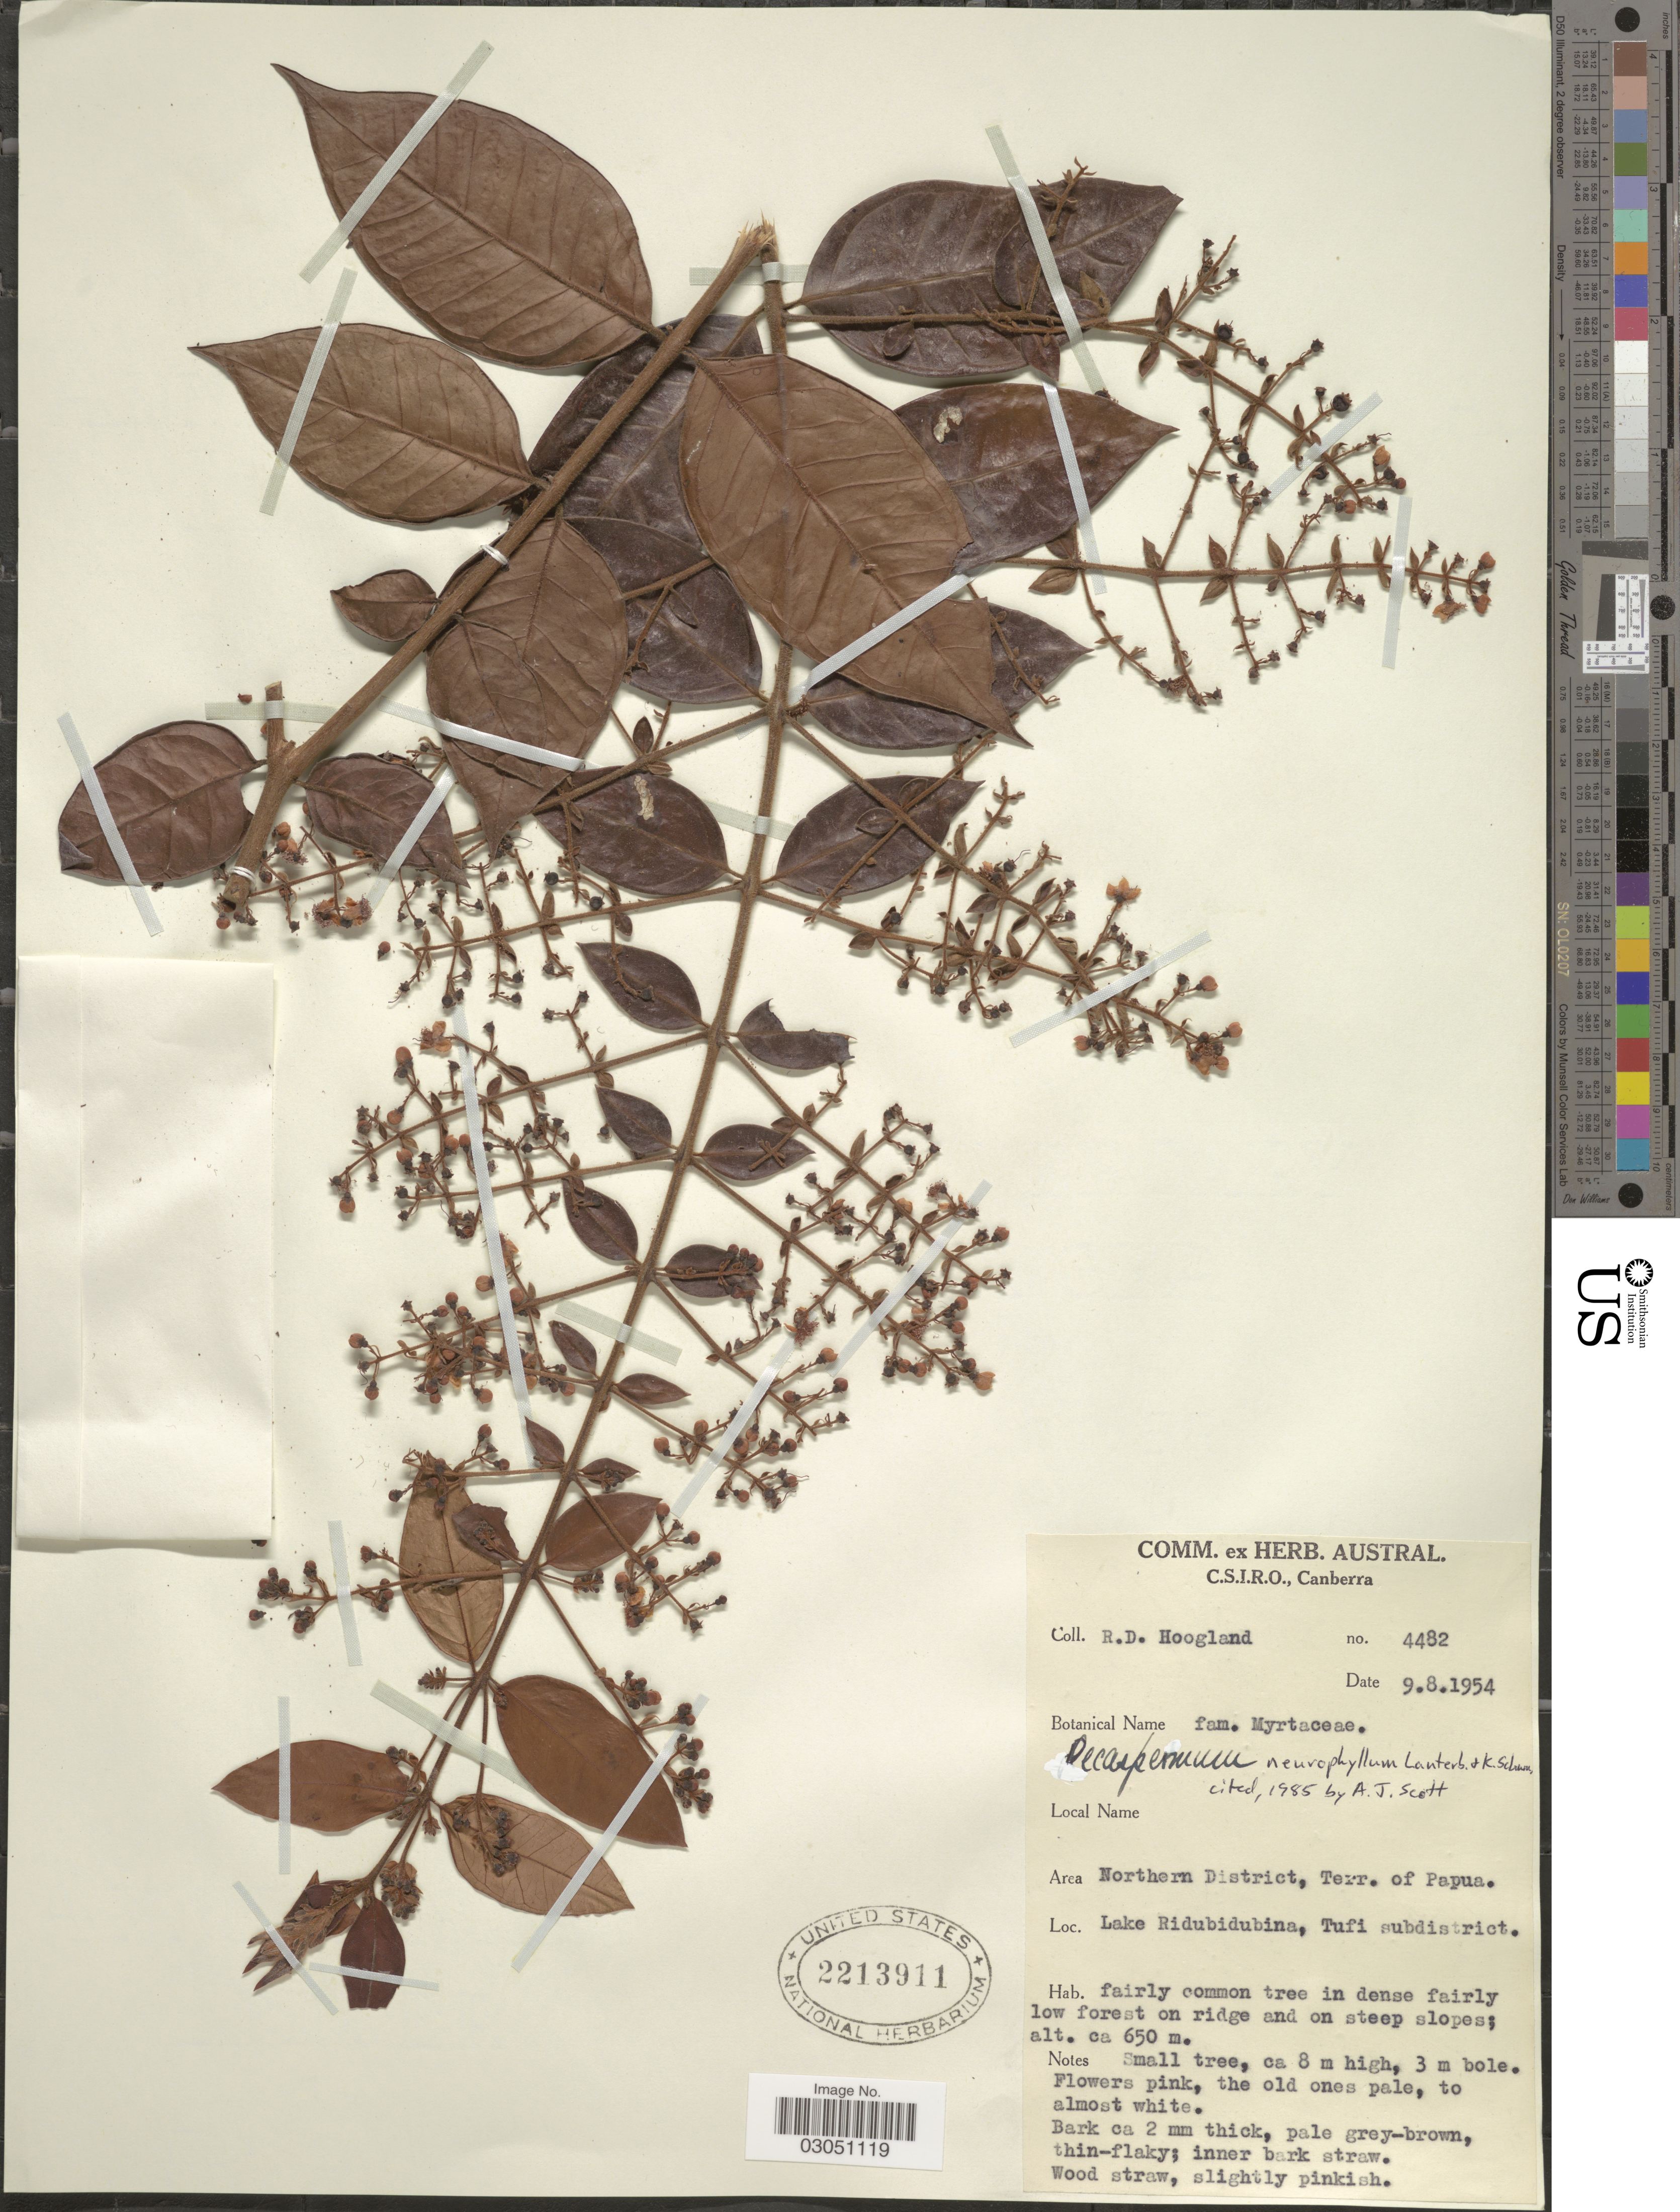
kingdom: Plantae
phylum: Tracheophyta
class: Magnoliopsida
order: Myrtales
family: Myrtaceae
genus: Decaspermum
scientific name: Decaspermum neurophyllum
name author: K. Schum. & Lauterb.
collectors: R. D. Hoogland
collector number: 4482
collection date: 1954-08-09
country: Papua New Guinea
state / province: Northern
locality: Northern District, Terr. of Papua. Lake Ridubidubina, Tufi subdistrict.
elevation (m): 650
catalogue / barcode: US 2213911